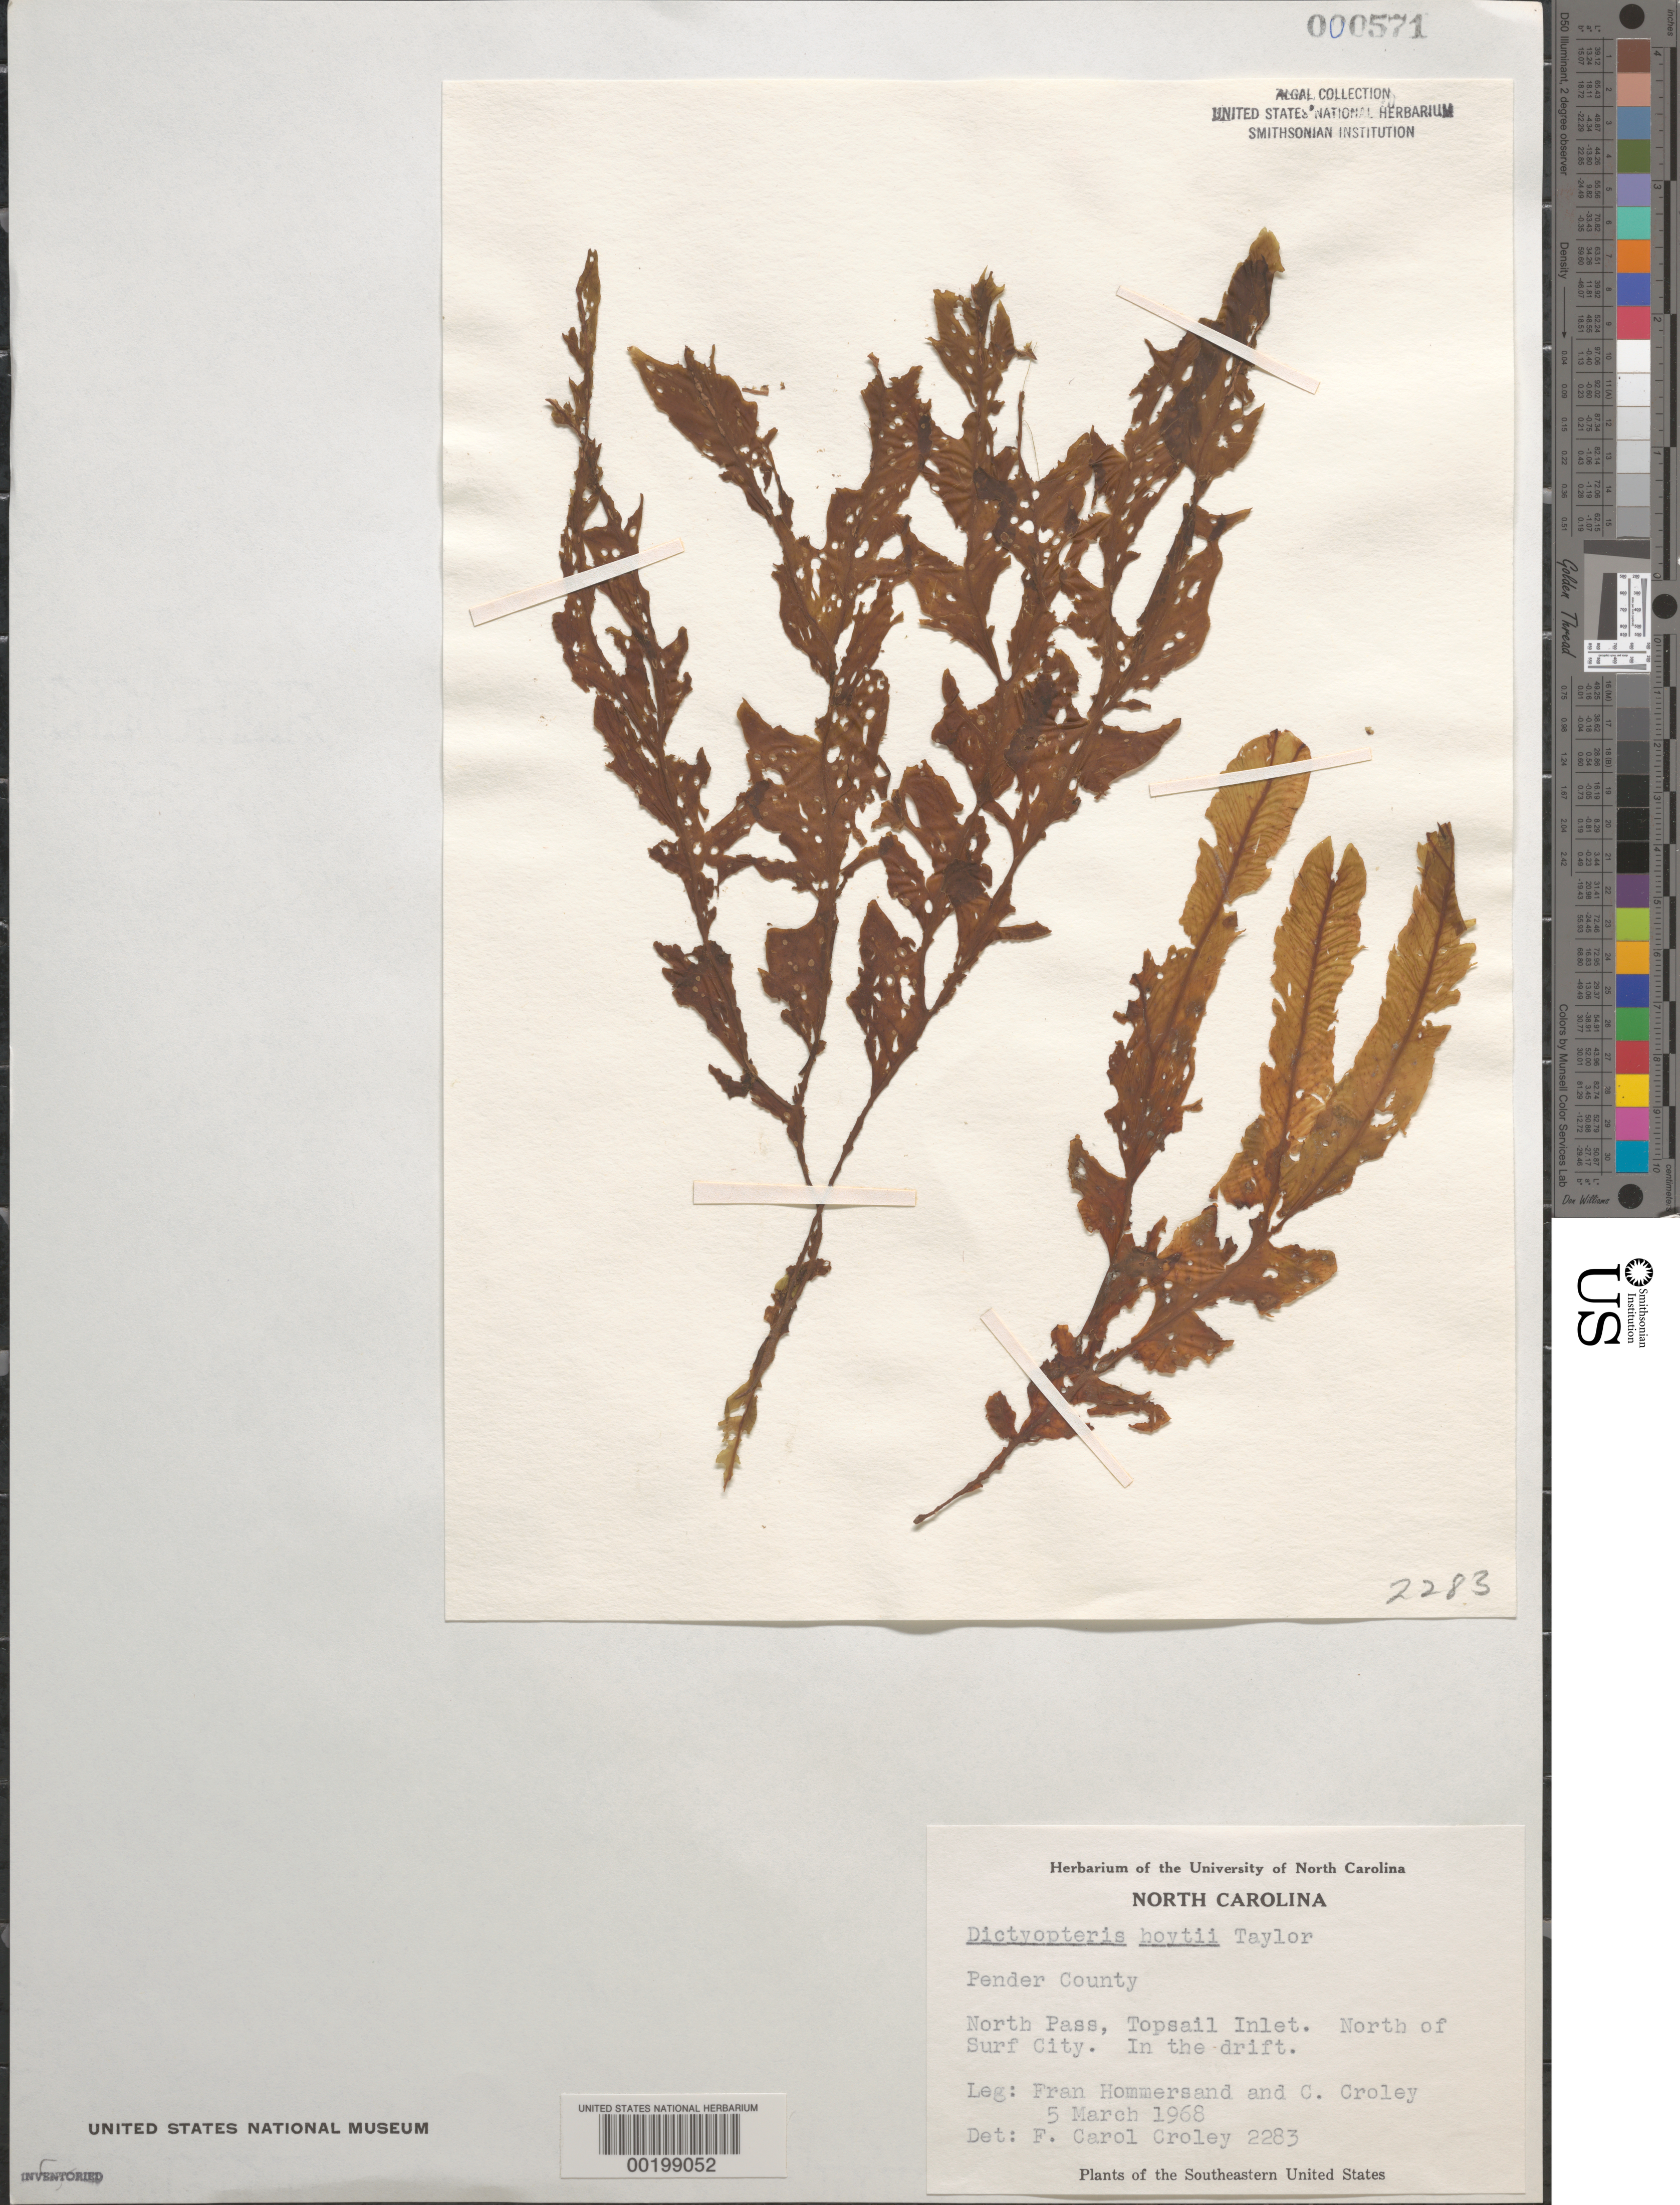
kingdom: Chromista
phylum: Ochrophyta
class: Phaeophyceae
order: Dictyotales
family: Dictyotaceae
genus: Dictyopteris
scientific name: Dictyopteris hoytii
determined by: Croley, F. C.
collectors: F. Hommersand & F. C. Croley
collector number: FCC 2283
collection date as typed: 05 Mar 1968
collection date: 1968-03-05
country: United States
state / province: North Carolina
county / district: Pender County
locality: North Pass, Topsail Inlet, N of Surf City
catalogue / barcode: US 571